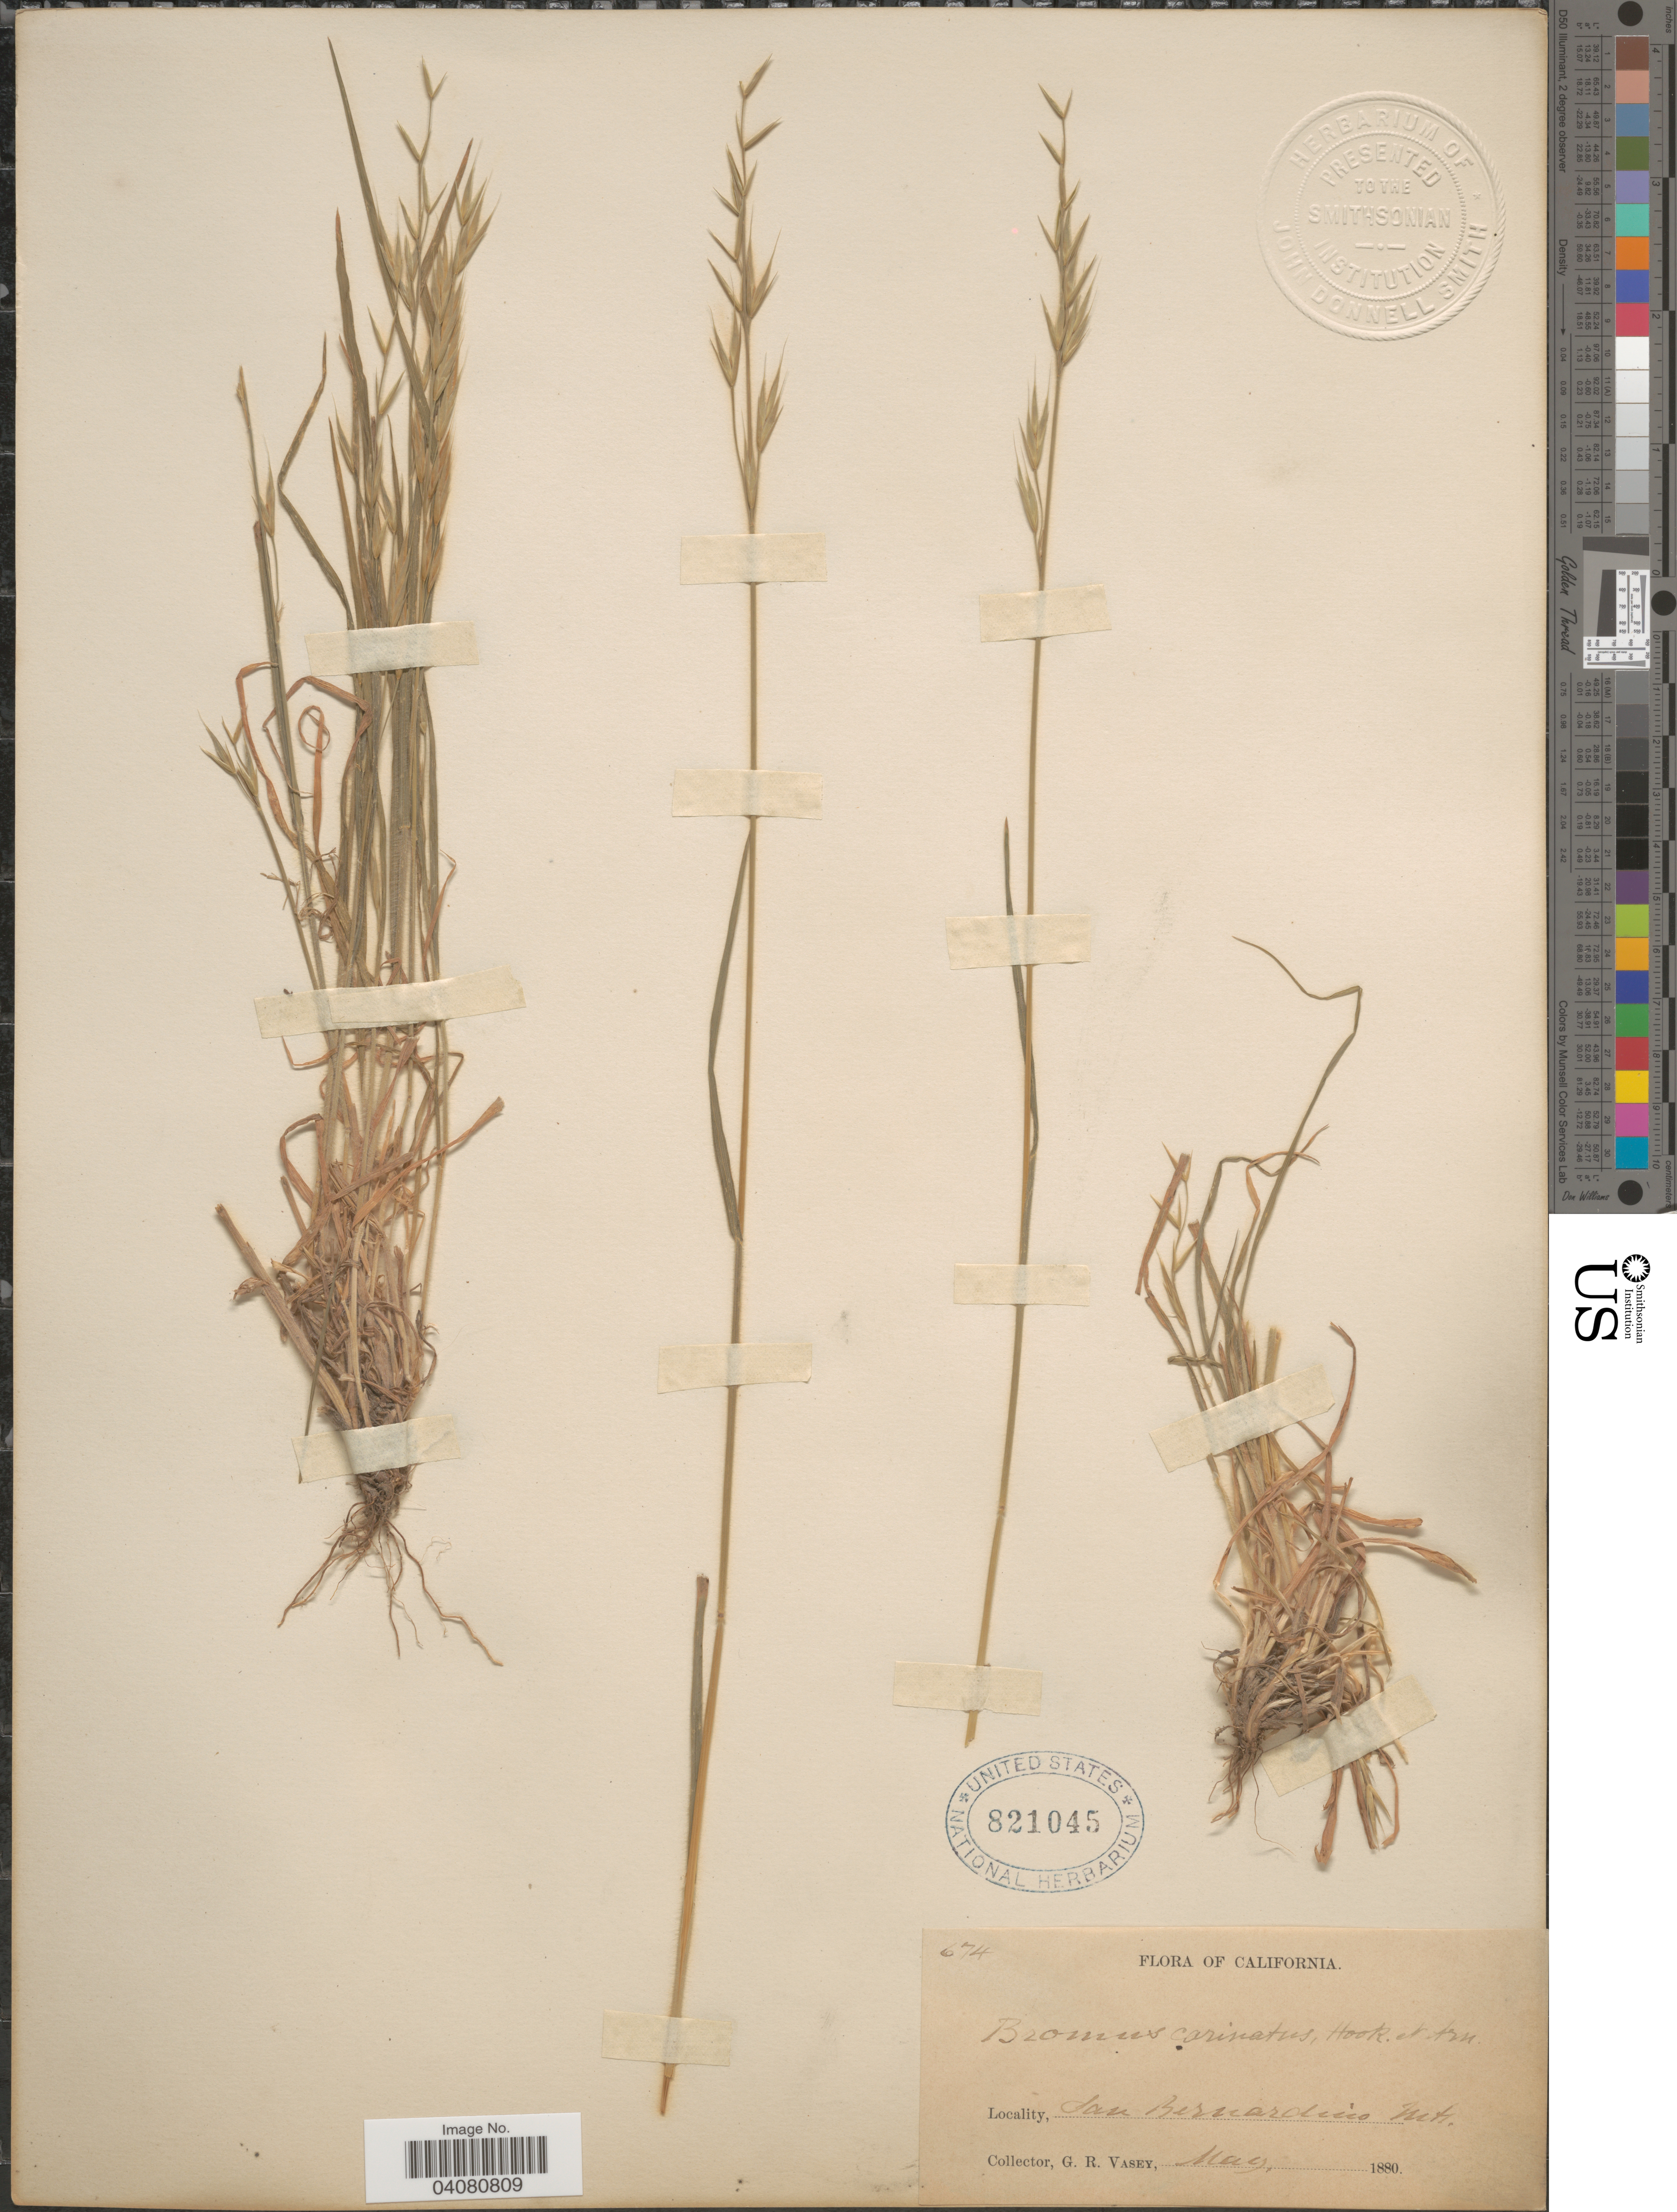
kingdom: Plantae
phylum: Tracheophyta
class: Liliopsida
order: Poales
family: Poaceae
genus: Bromus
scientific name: Bromus carinatus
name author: Hook. & Arn.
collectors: G. R. Vasey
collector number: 674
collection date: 1880-05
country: United States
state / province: California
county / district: San Bernardino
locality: San Bernardino Mts.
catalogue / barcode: US 821045